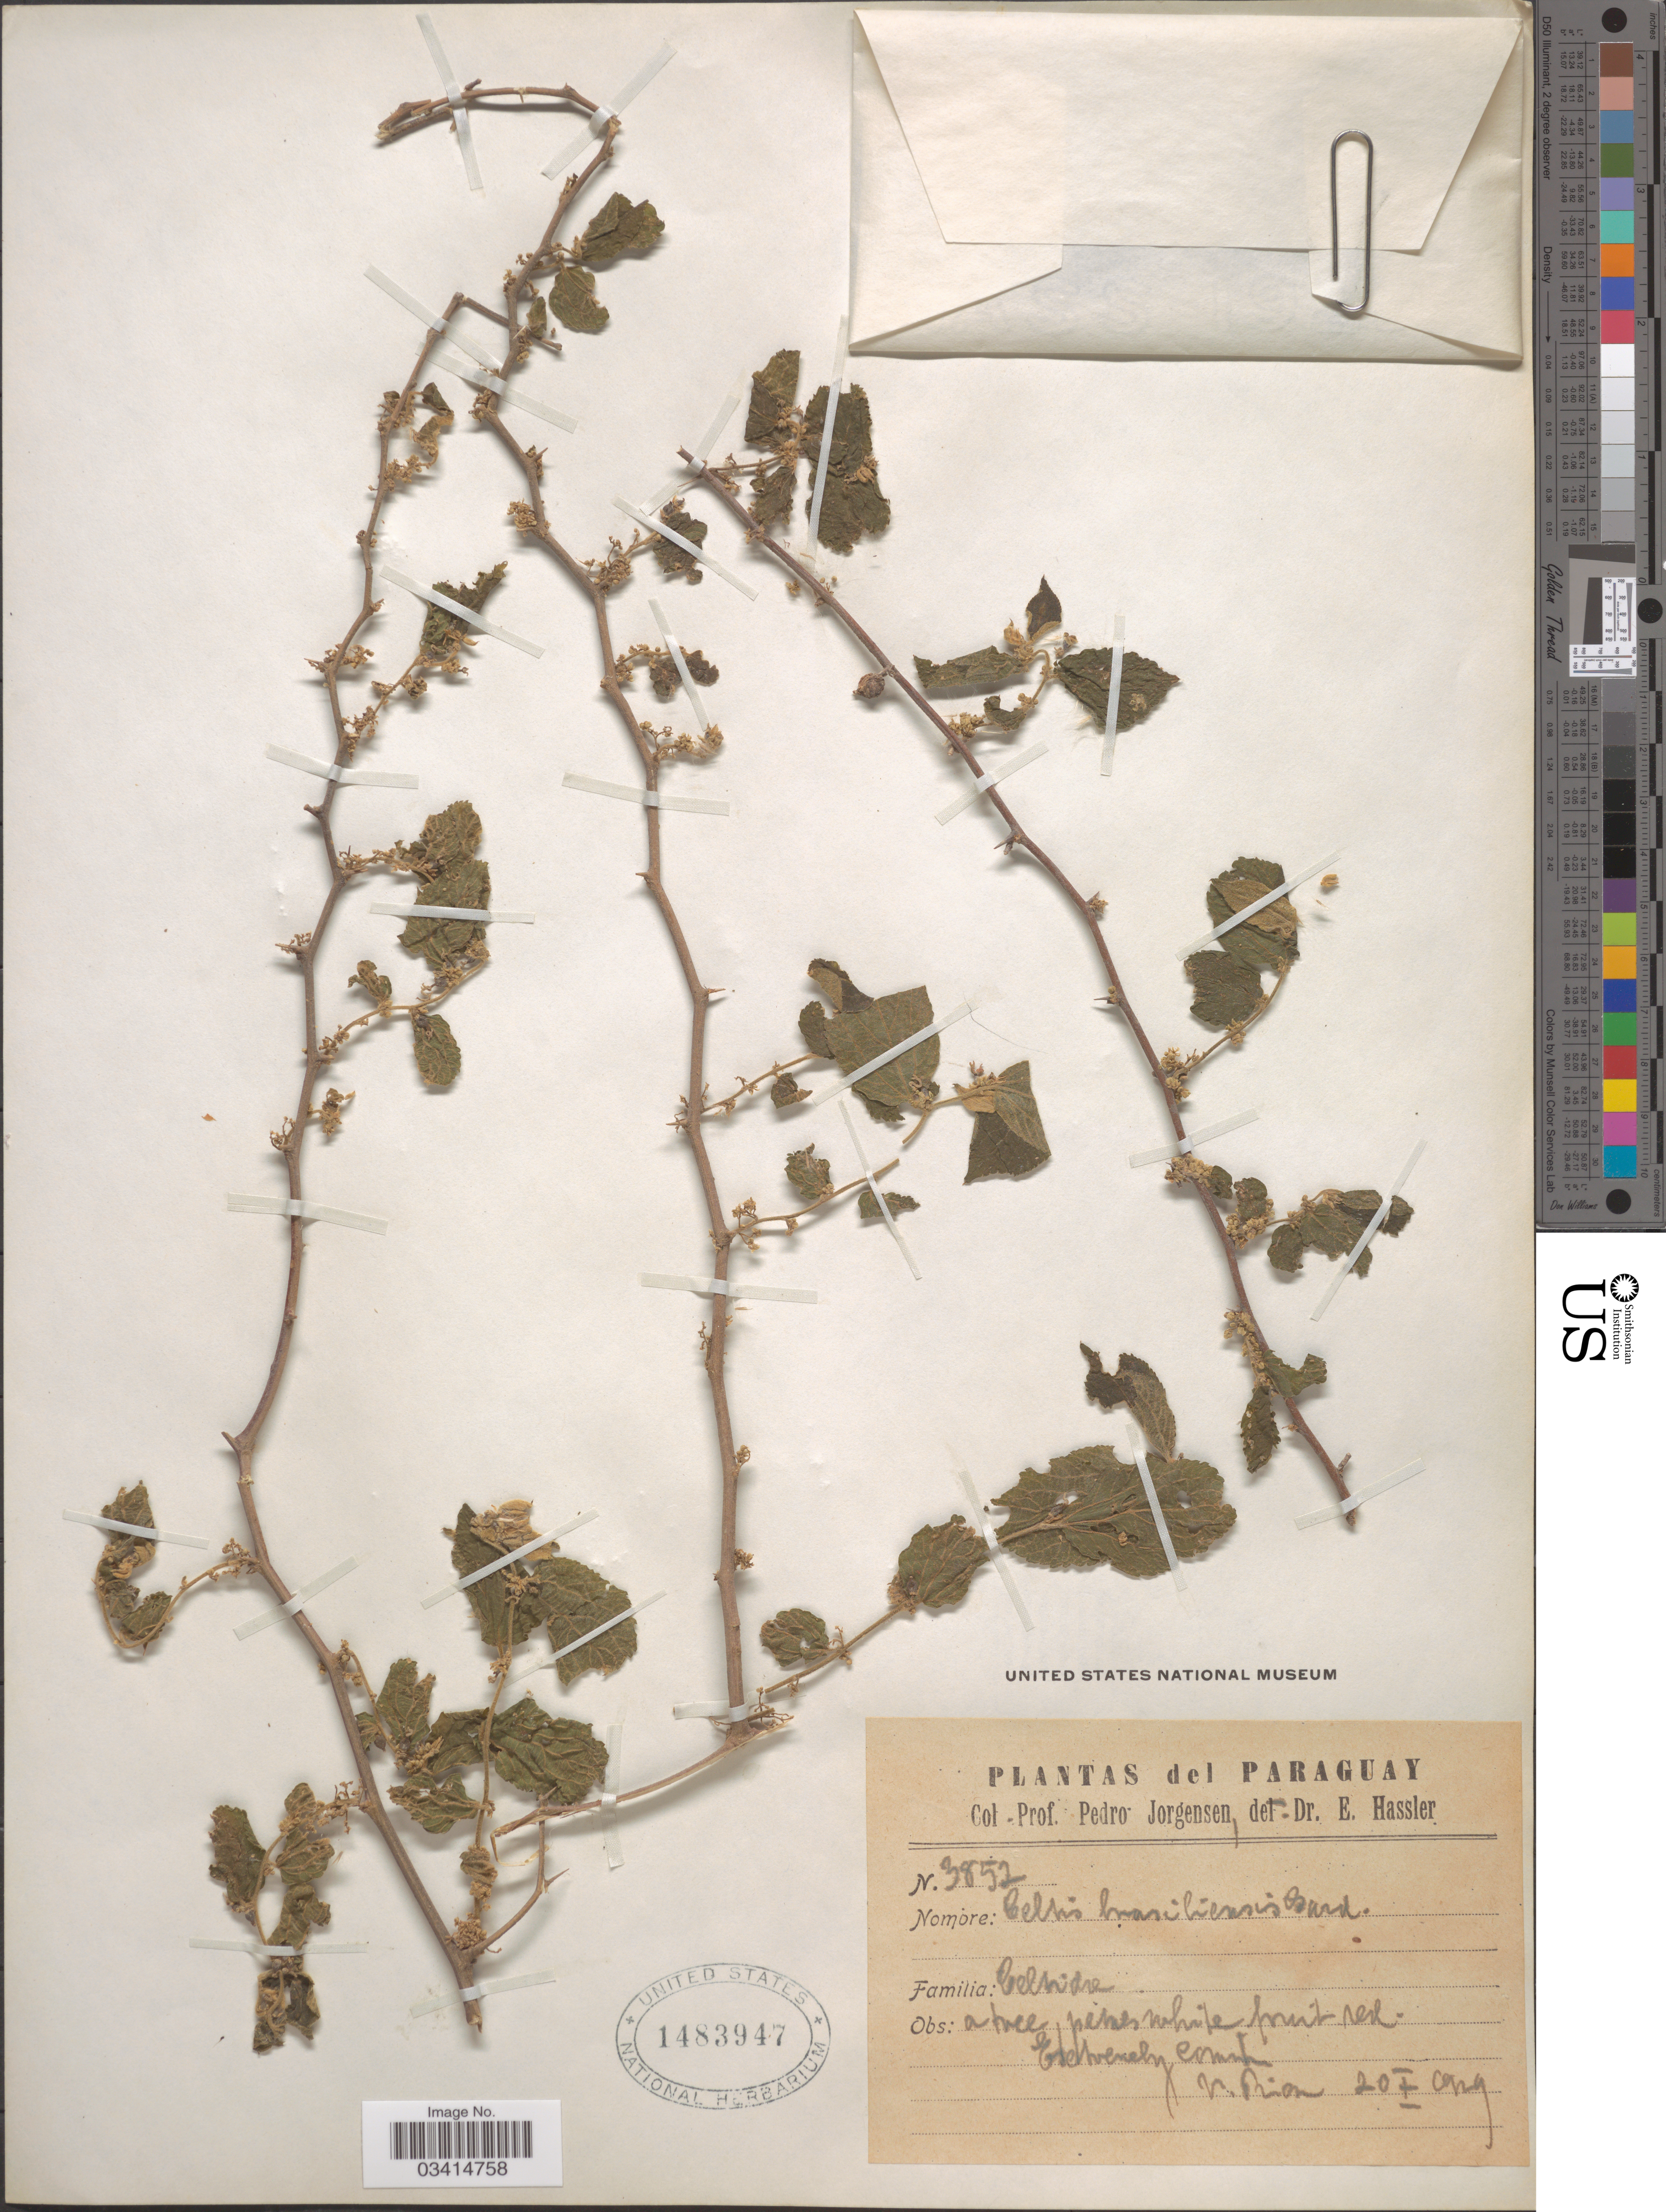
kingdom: Plantae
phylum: Tracheophyta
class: Magnoliopsida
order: Rosales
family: Cannabaceae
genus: Celtis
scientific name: Celtis brasiliensis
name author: (Gardner) Planch.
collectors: P. Jörgensen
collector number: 3852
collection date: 1929-10-20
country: Paraguay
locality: Eselvenelby comm. (v. Rica.) [interpreted]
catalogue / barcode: US 1483947